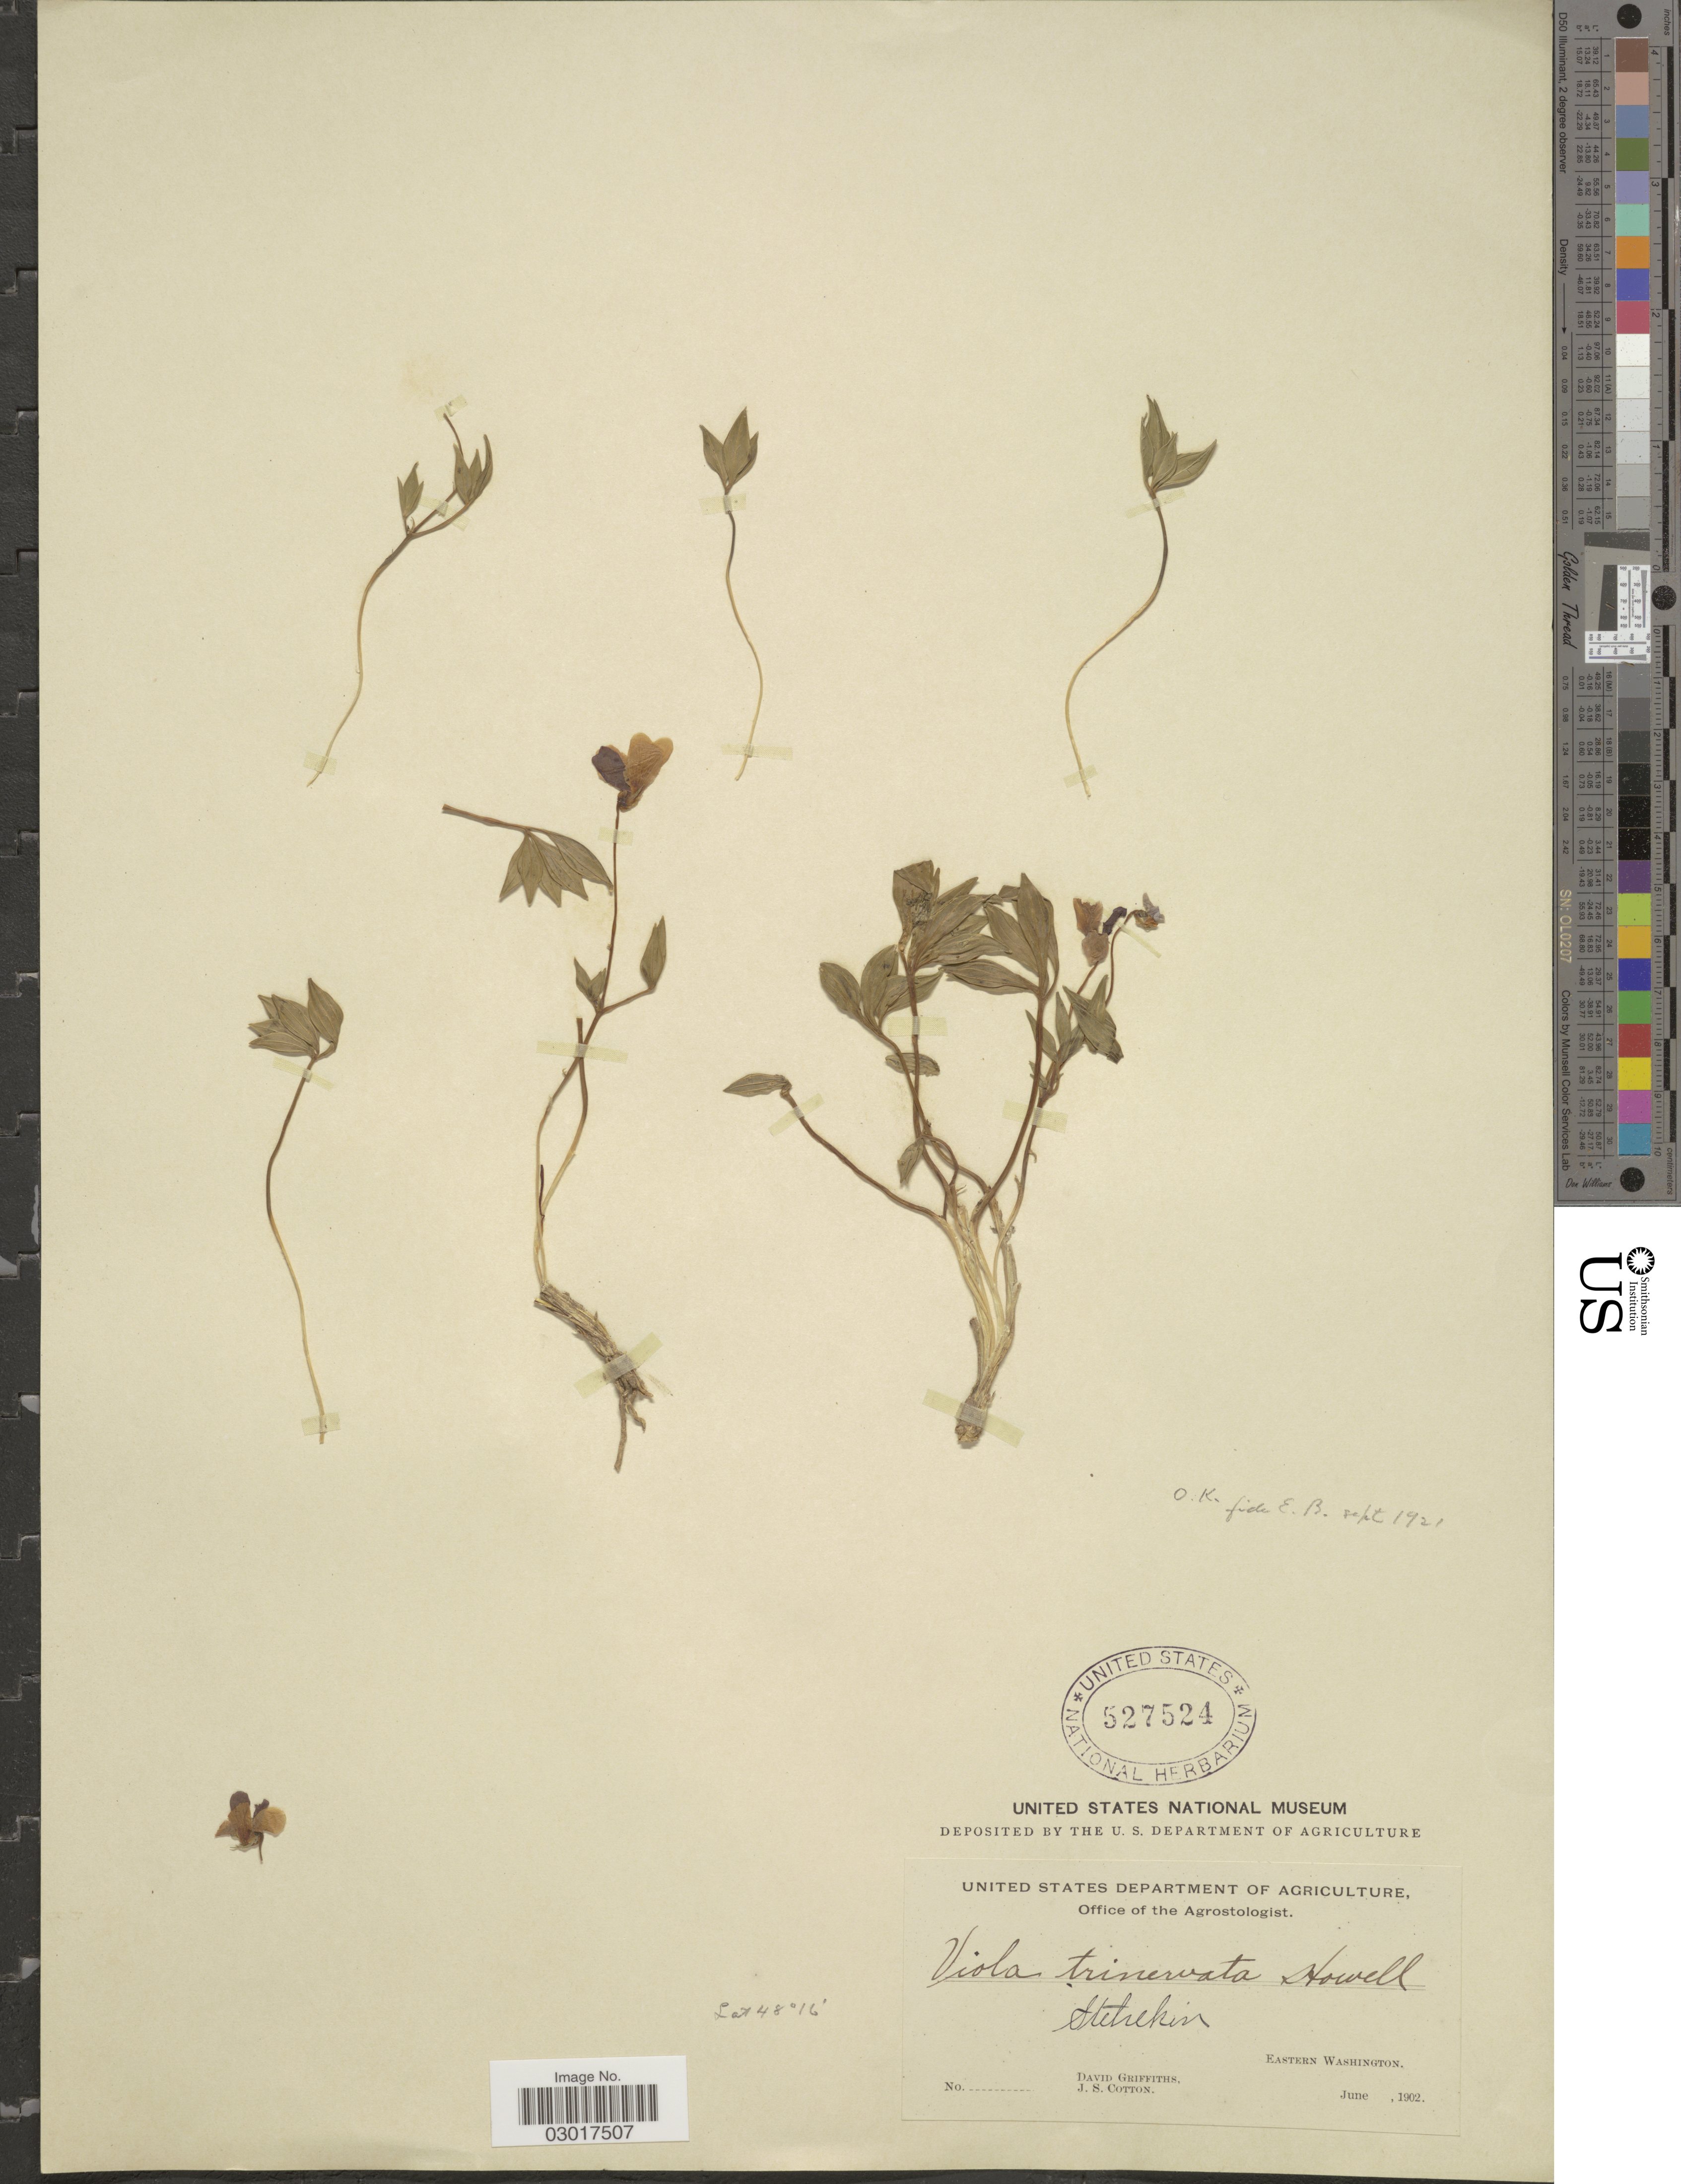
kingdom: Plantae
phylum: Tracheophyta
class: Magnoliopsida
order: Malpighiales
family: Violaceae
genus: Viola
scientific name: Viola trinervata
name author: (J.T. Howell) J.T. Howell ex A. Gray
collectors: D. Griffiths & J. S. Cotton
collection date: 1902-06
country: United States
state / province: Washington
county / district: Chelan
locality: Stehekin, Eastern Washington.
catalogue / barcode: US 527524